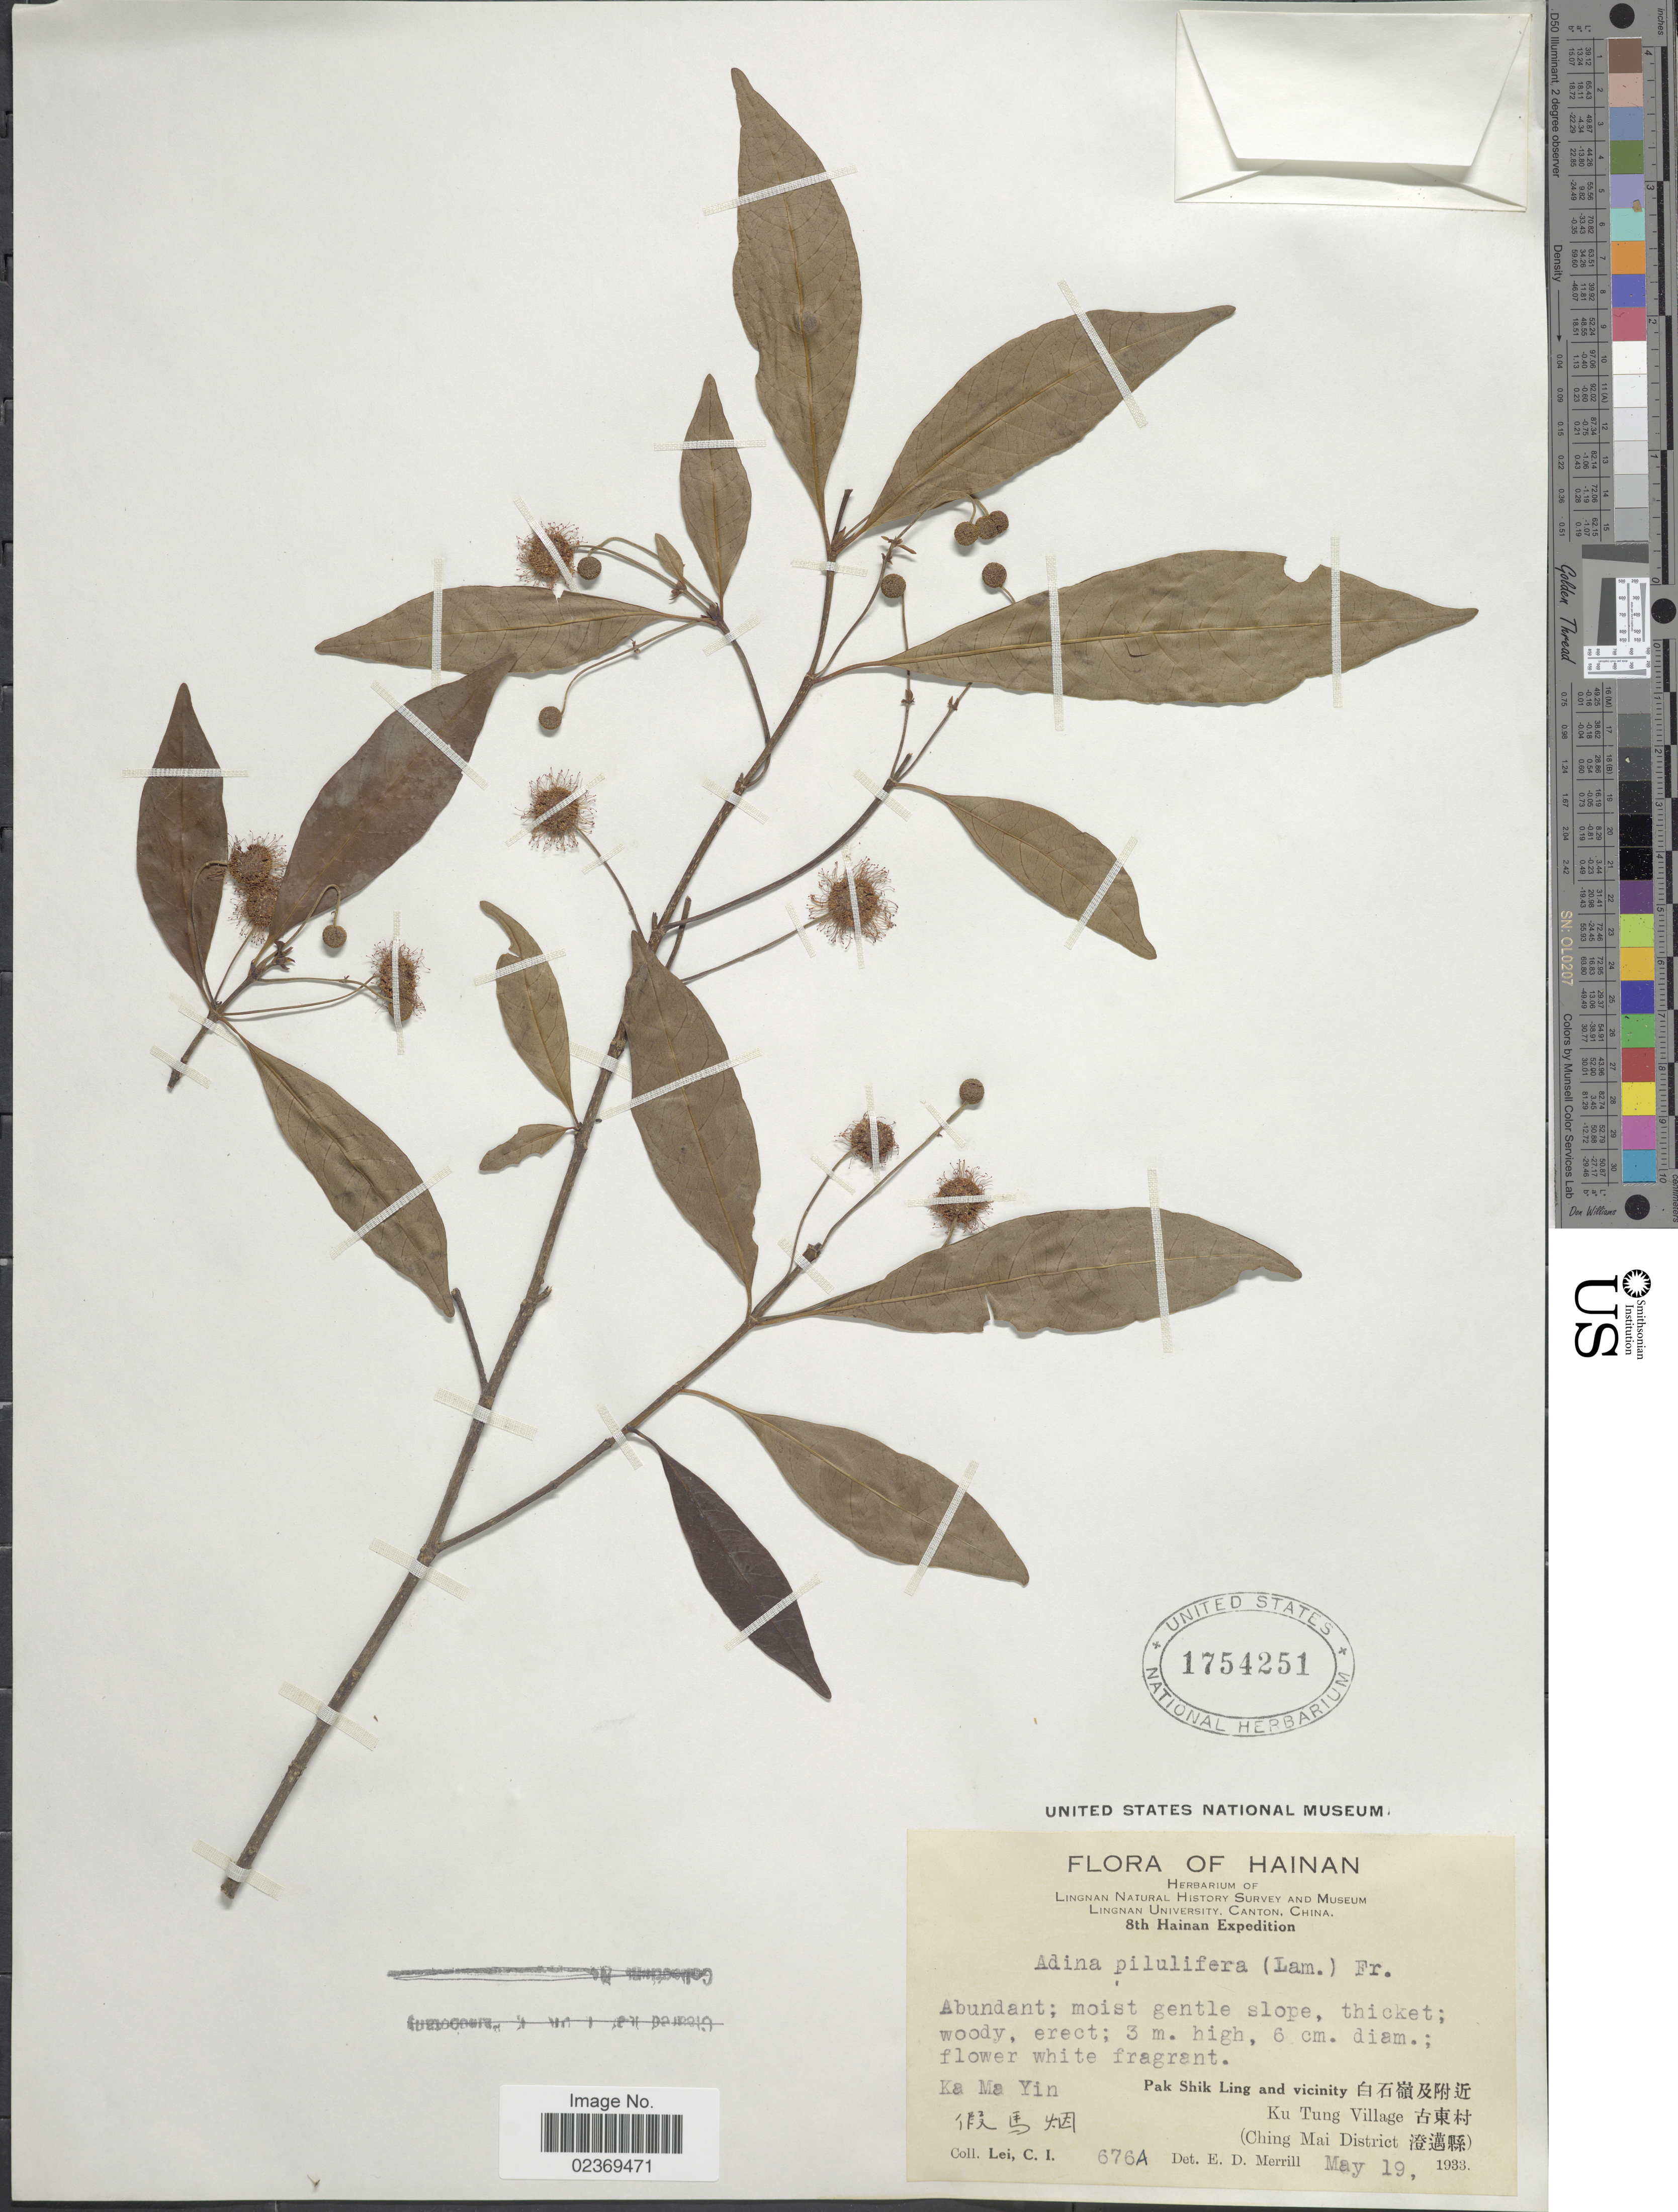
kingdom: Plantae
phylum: Tracheophyta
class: Magnoliopsida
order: Gentianales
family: Rubiaceae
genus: Adina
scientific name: Adina pilulifera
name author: (Lam.) Franch. & Drake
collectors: C. I. Lei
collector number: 676A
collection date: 1933-05-19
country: China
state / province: Hainan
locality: Moist gentle slope, thicket, Ka Ma Yin, Pak Shik Ling and vicinity, Ku Tung Village (Ching Mai District).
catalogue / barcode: US 1754251